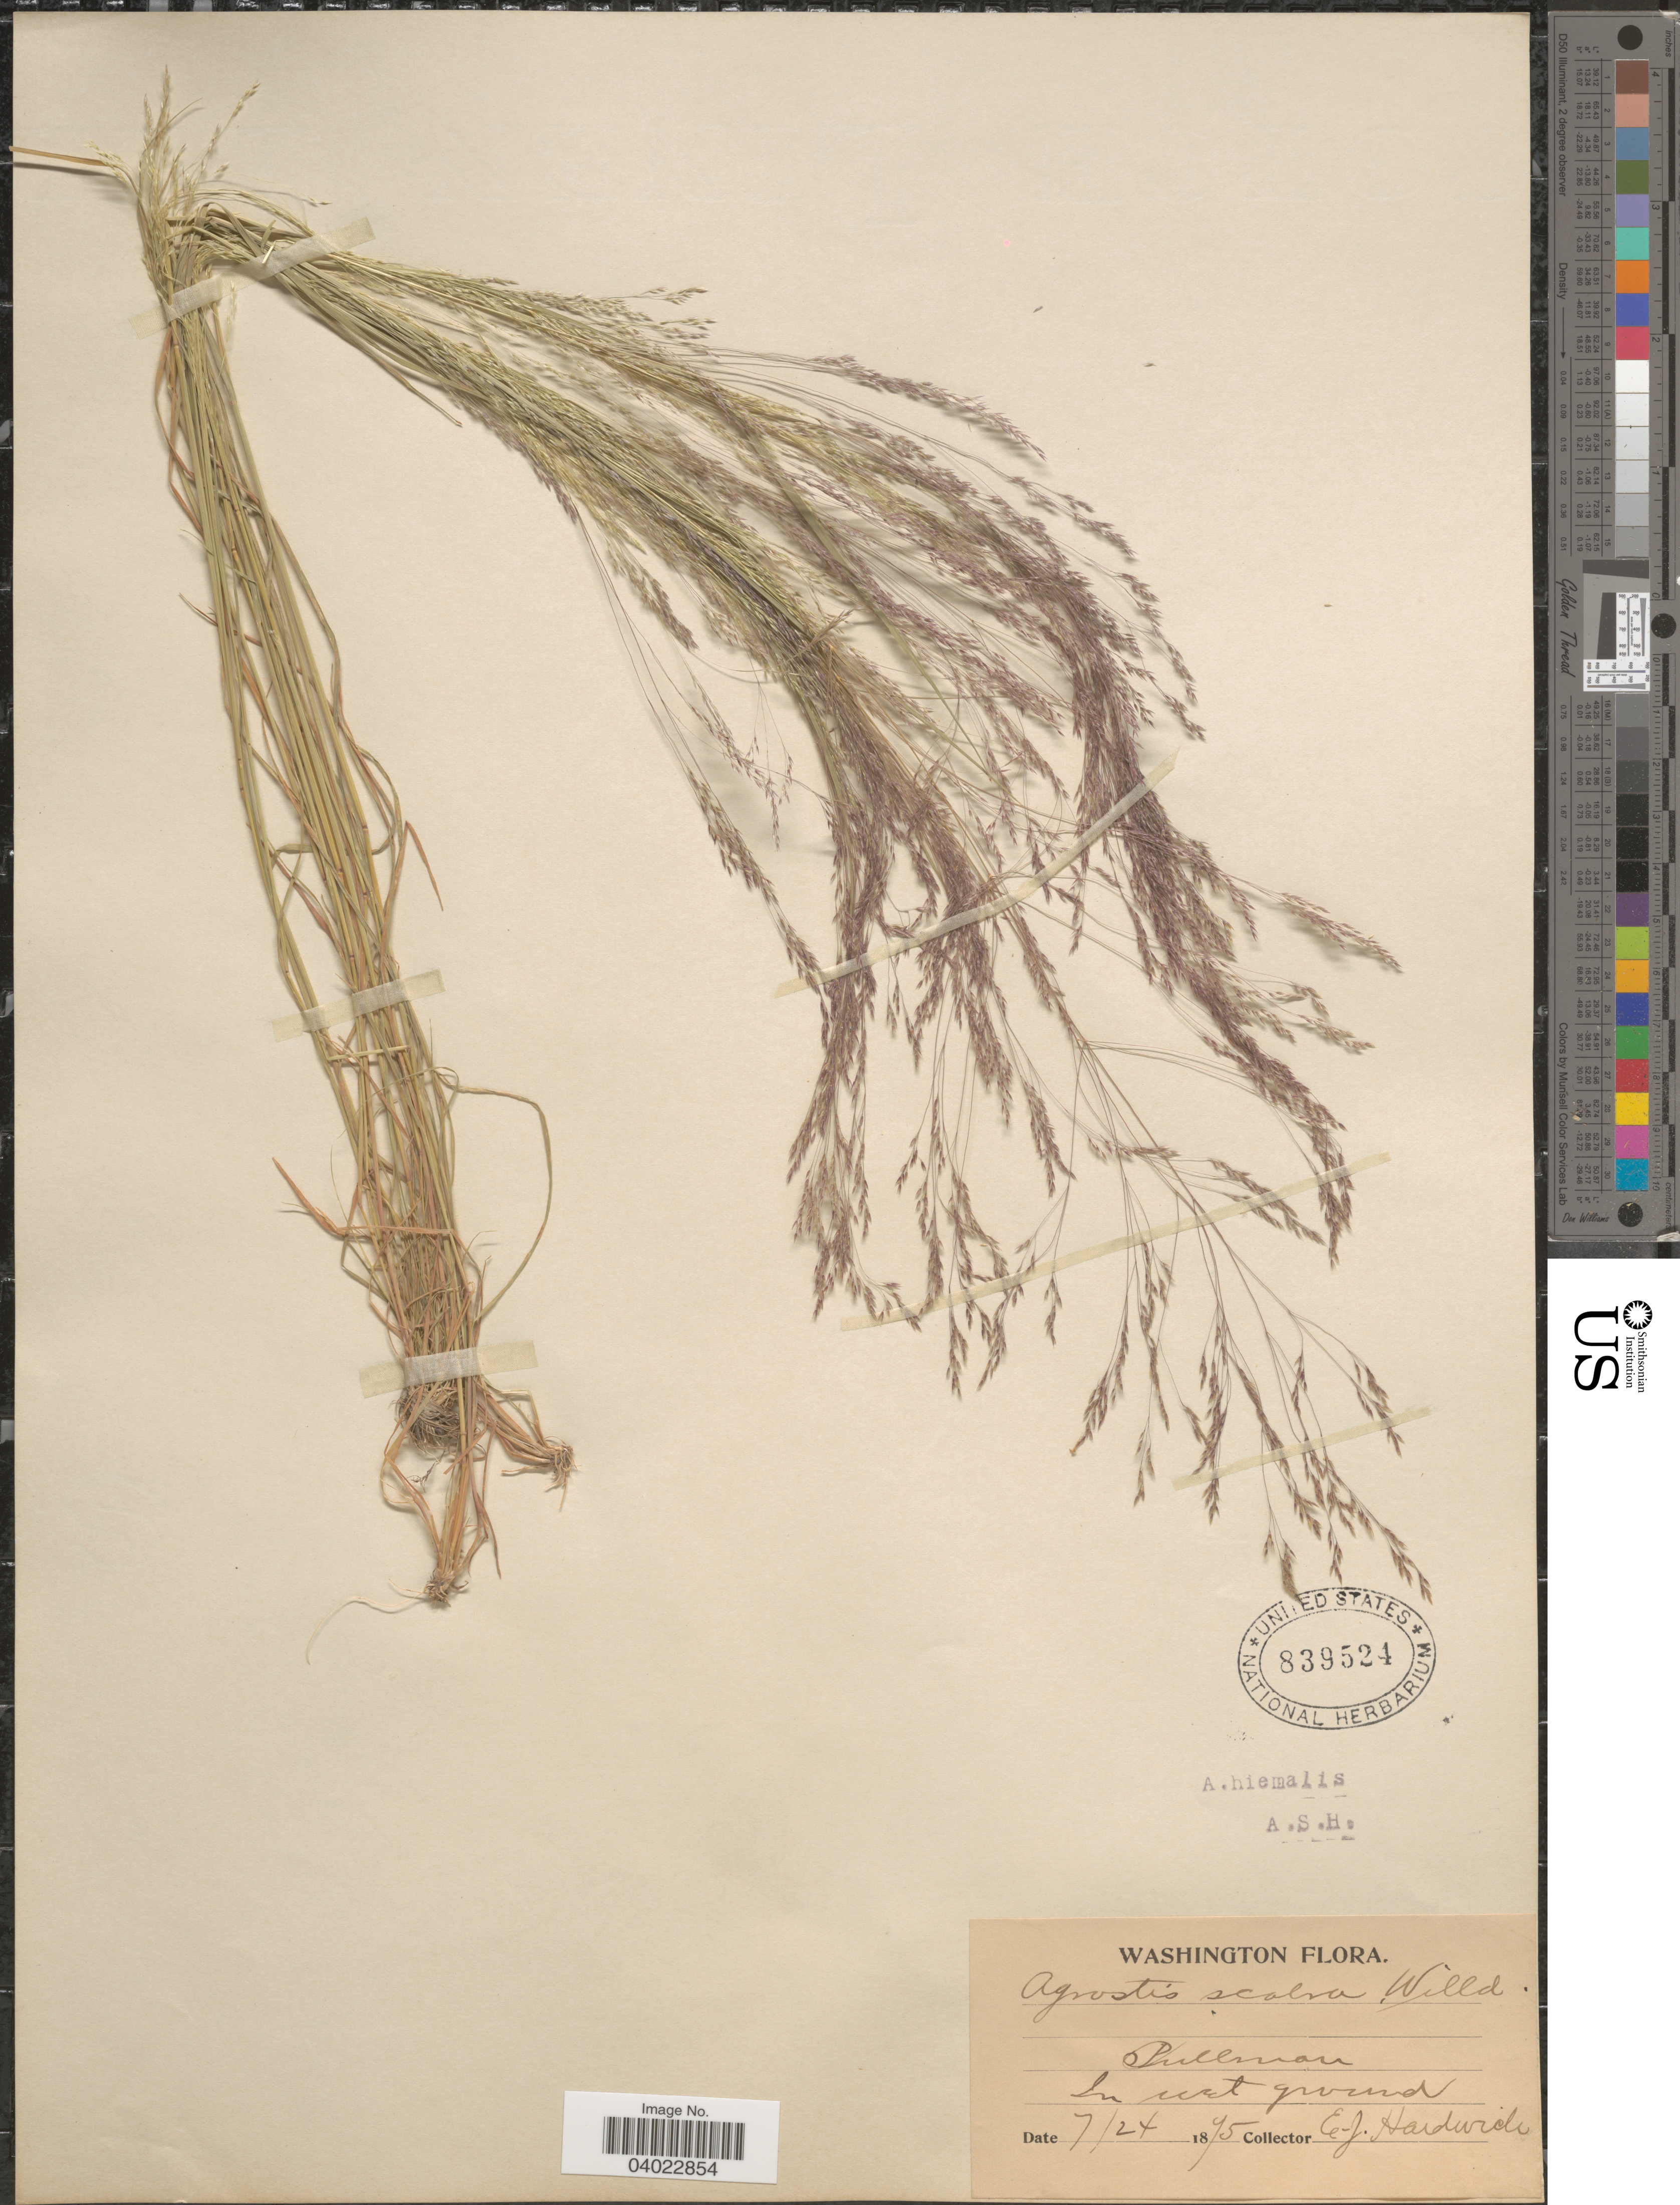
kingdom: Plantae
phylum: Tracheophyta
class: Liliopsida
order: Poales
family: Poaceae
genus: Agrostis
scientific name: Agrostis scabra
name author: Willd.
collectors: E. Hardwick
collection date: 1895-07-24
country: United States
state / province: Washington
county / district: Whitman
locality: Pullman.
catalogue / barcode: US 839524